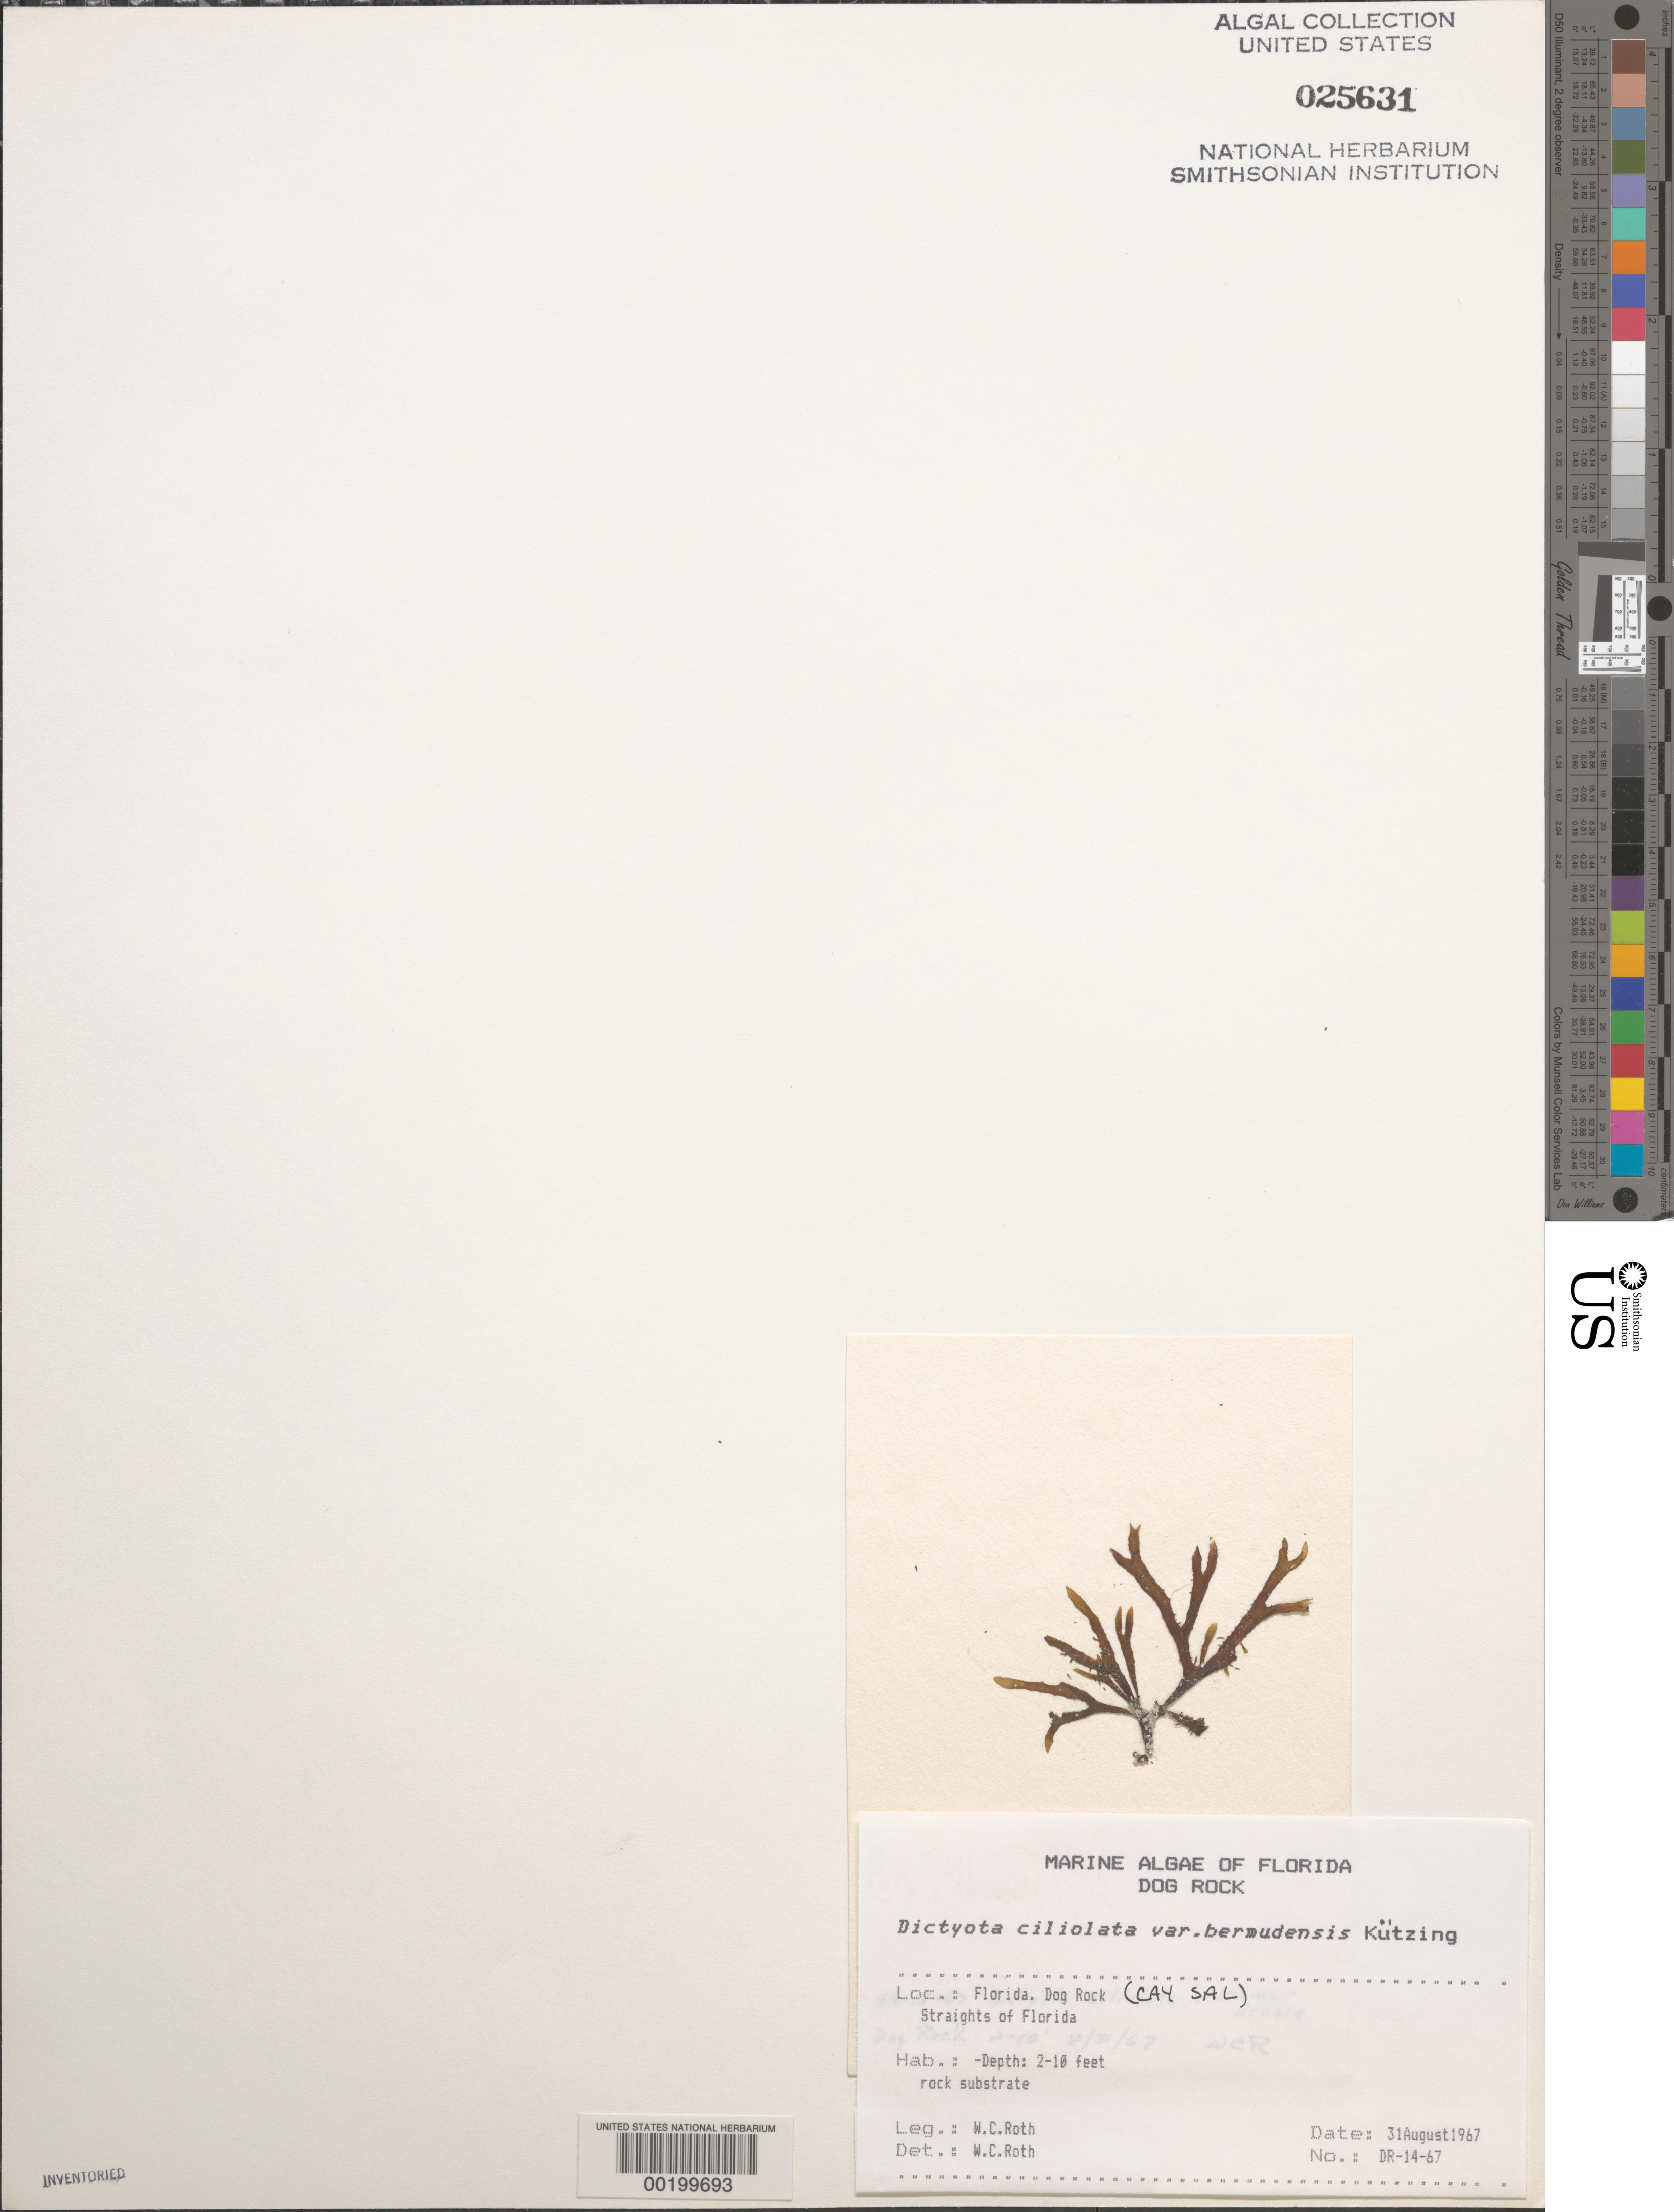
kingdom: Chromista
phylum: Ochrophyta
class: Phaeophyceae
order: Dictyotales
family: Dictyotaceae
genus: Dictyota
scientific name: Dictyota ciliolata var. bermudensis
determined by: Roth, W. C.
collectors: W. C. Roth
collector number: DR-14-67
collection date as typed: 31 Aug 1967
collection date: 1967-08-31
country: United States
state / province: Florida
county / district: Monroe County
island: Cay Sal (Dog Rock)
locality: Straits of Florida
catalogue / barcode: US 25631